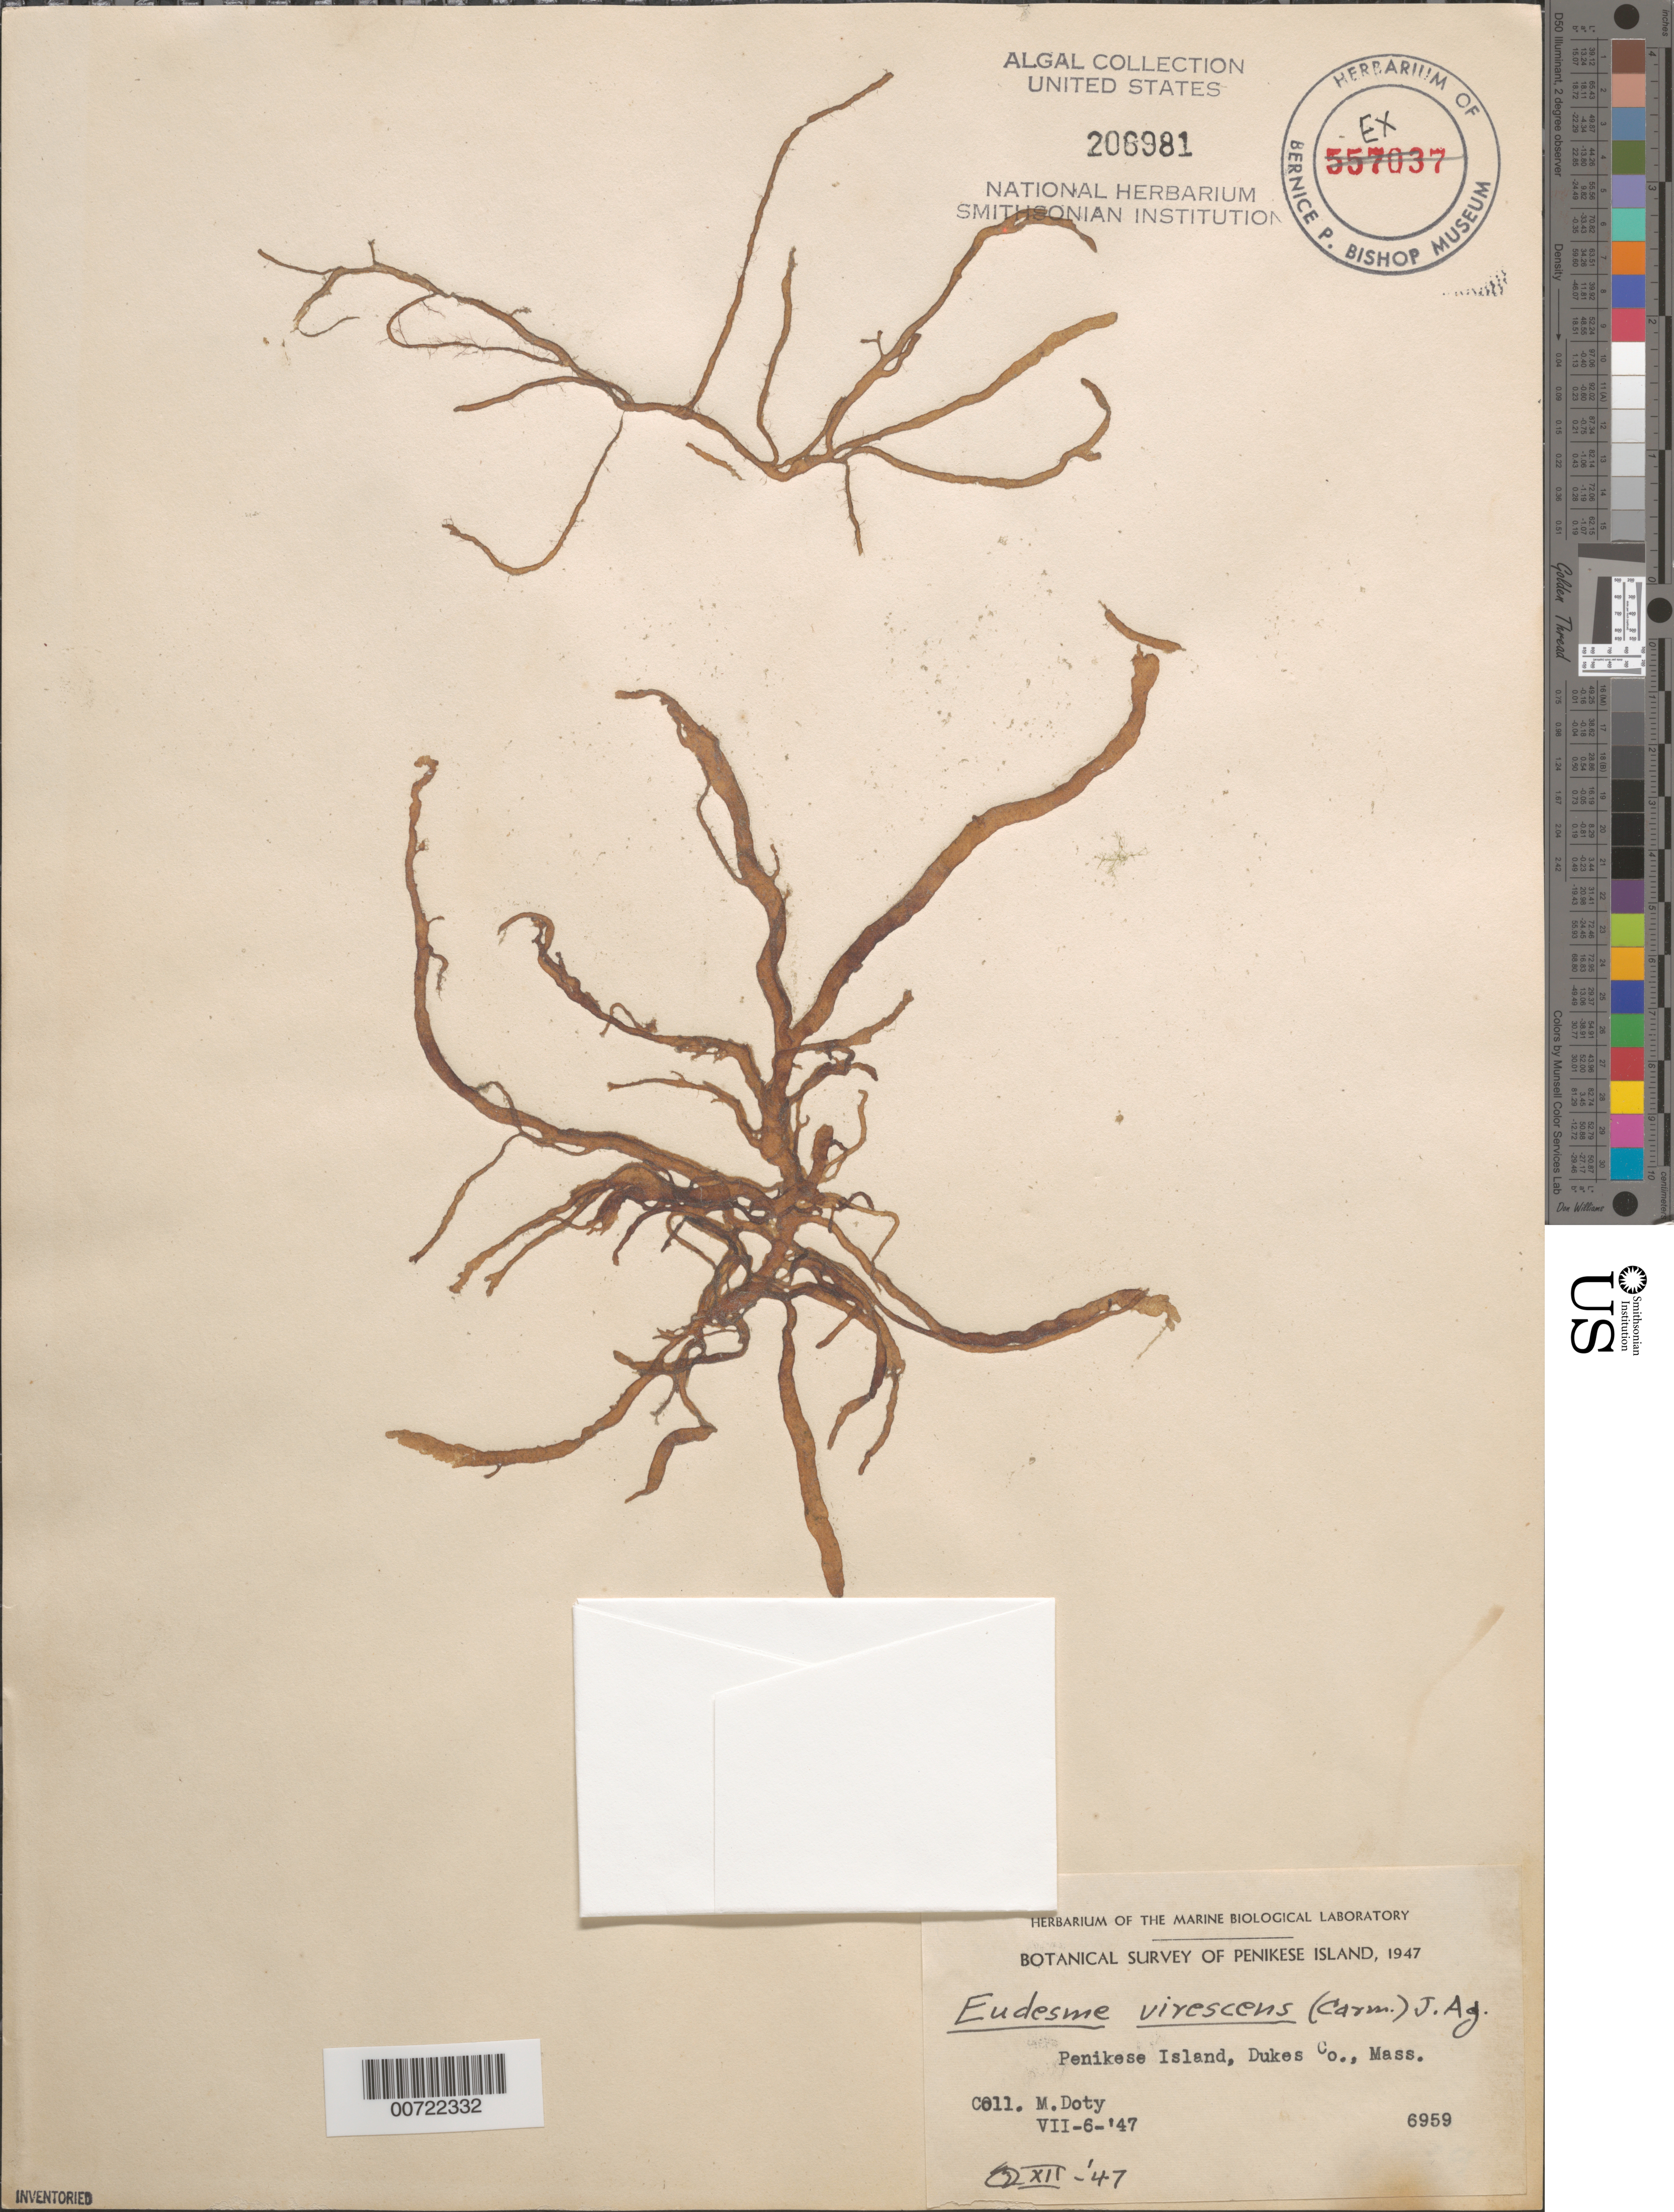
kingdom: Chromista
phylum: Ochrophyta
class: Phaeophyceae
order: Ectocarpales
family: Chordariaceae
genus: Eudesme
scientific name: Eudesme virescens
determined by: Doty, M. S.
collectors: M. S. Doty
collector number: MSD 6959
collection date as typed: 06 Jul 1947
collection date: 1947-07-06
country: United States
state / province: Massachusetts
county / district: Dukes County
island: Penikese Island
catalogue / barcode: US 206981